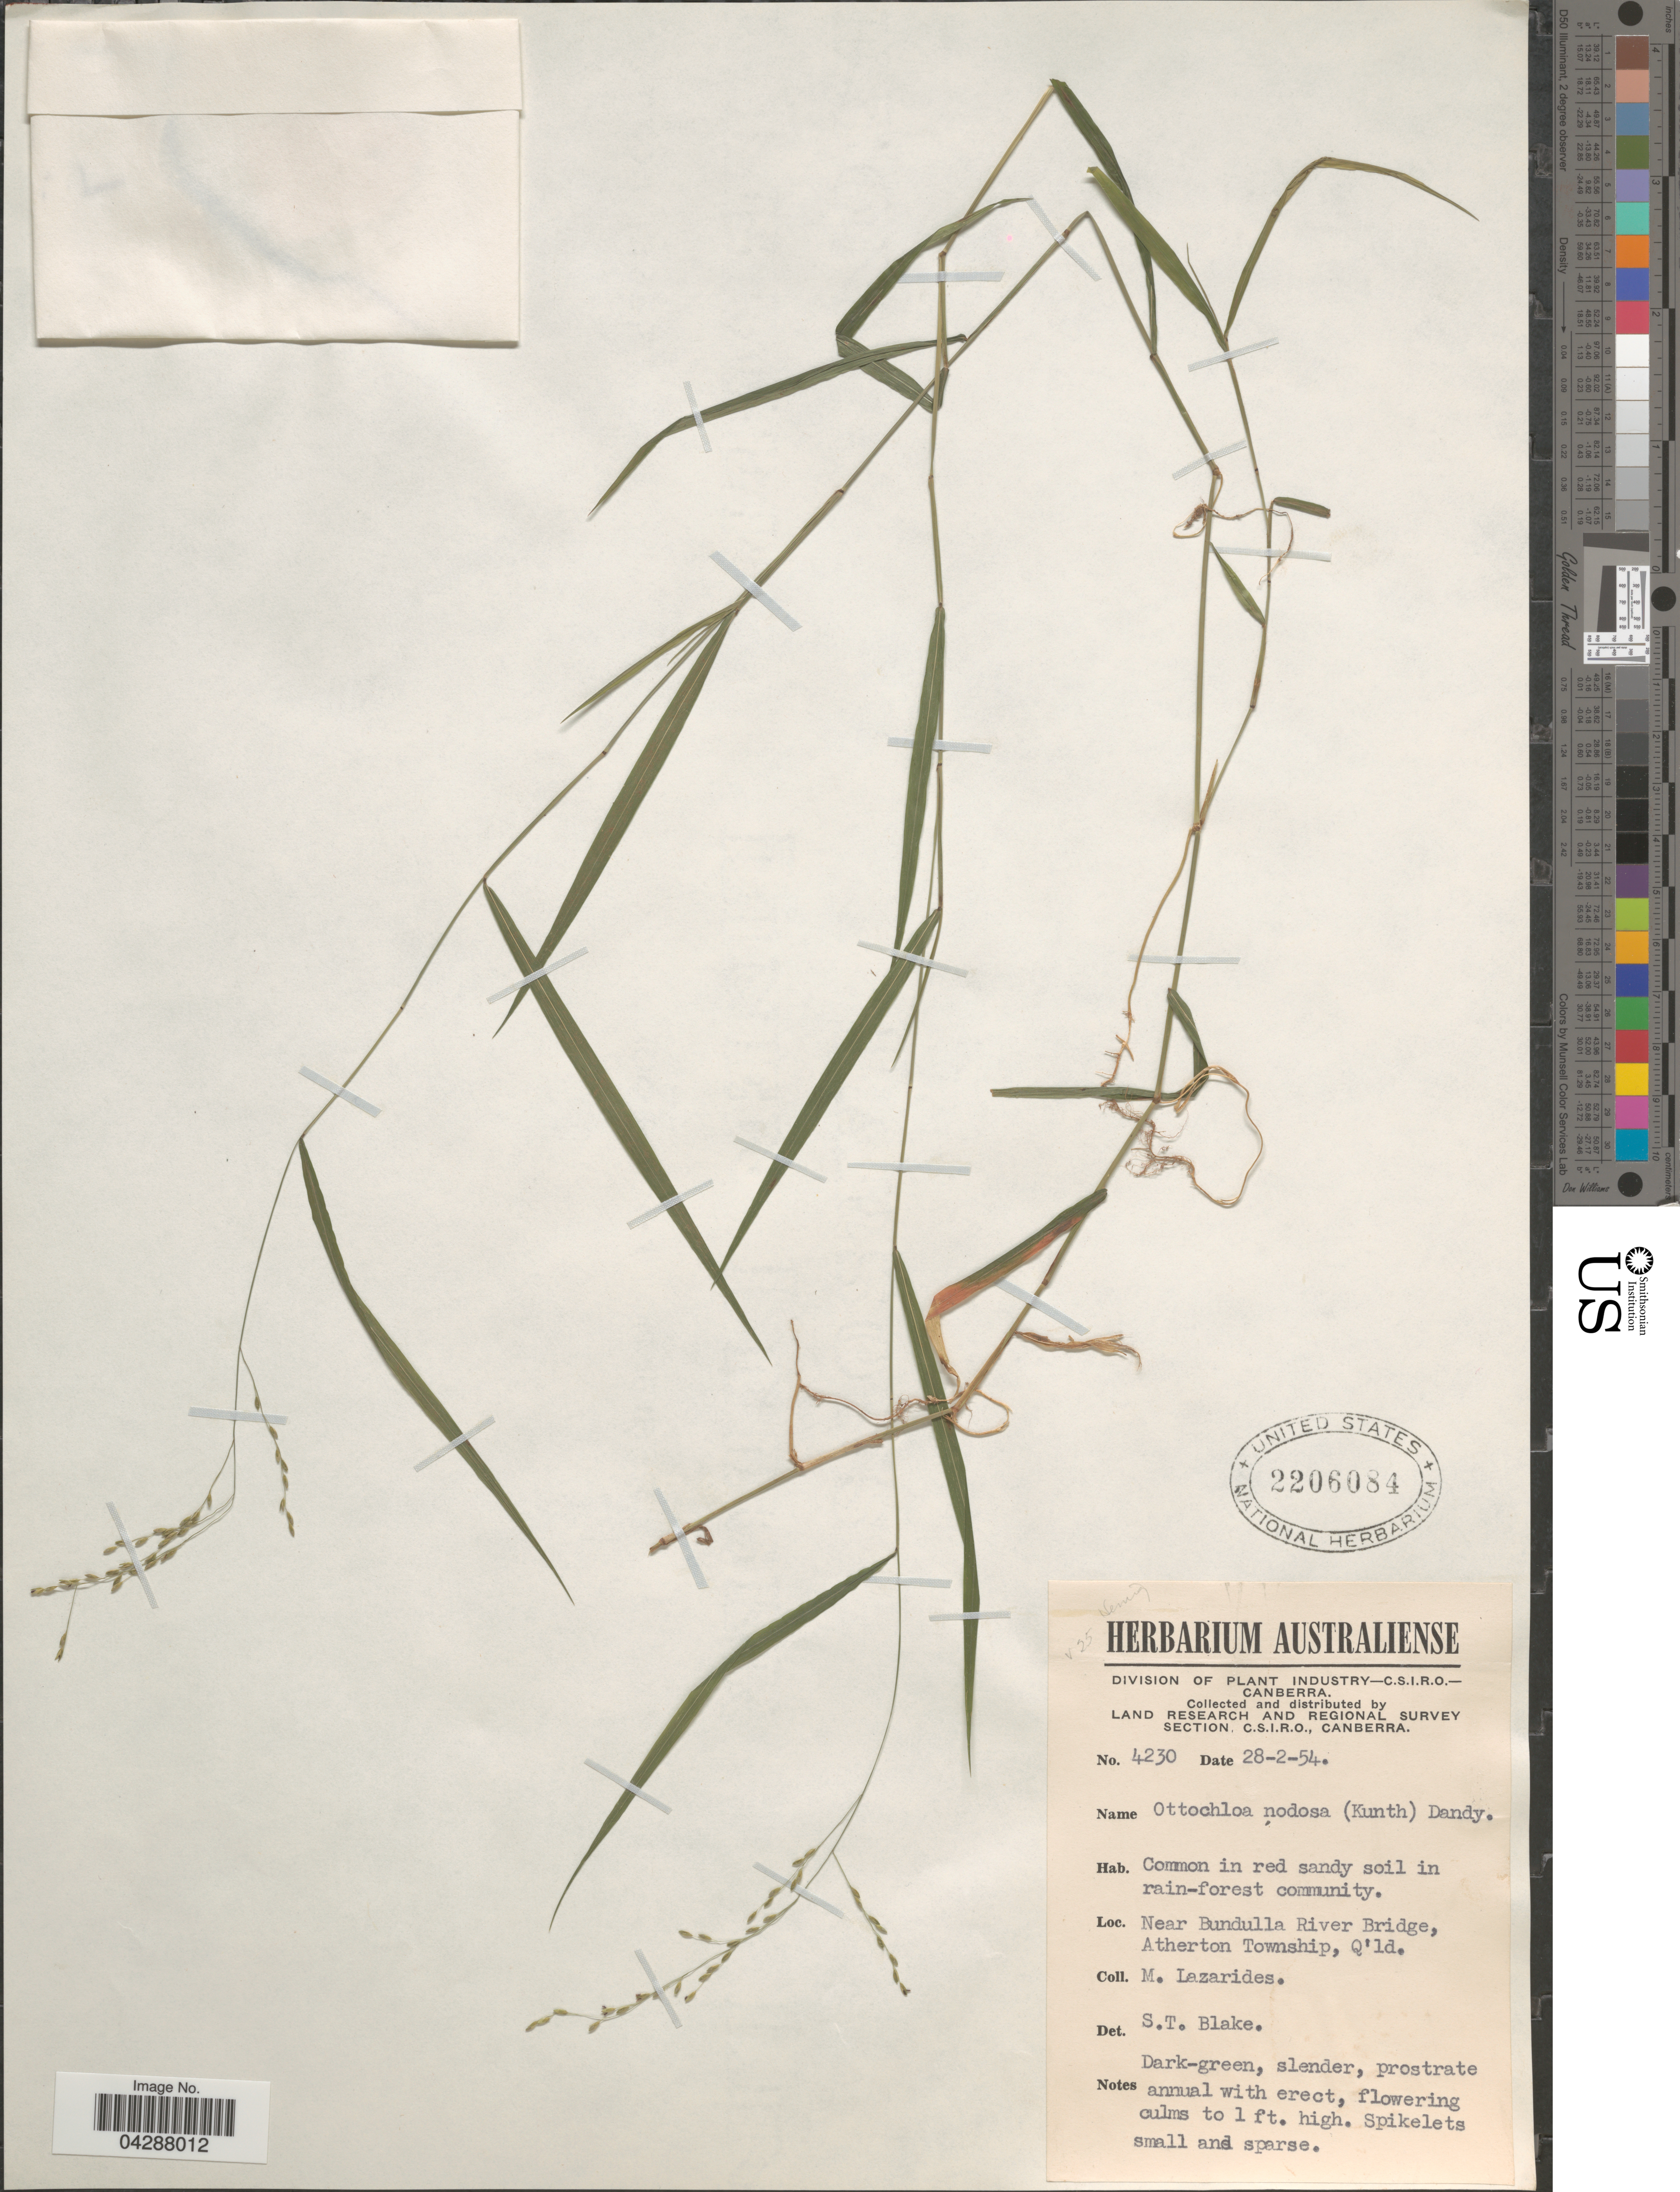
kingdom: Plantae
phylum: Tracheophyta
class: Liliopsida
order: Poales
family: Poaceae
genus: Ottochloa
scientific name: Ottochloa nodosa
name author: (Kunth) Dandy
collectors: M. Lazarides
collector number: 4230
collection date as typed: Transcribed d/m/y: 28/2/54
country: Australia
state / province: Queensland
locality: Land Research and Regional Survey Section C.S.I.R.O. Near Bundulla River Bridge, Atherton Township.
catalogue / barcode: US 2206084